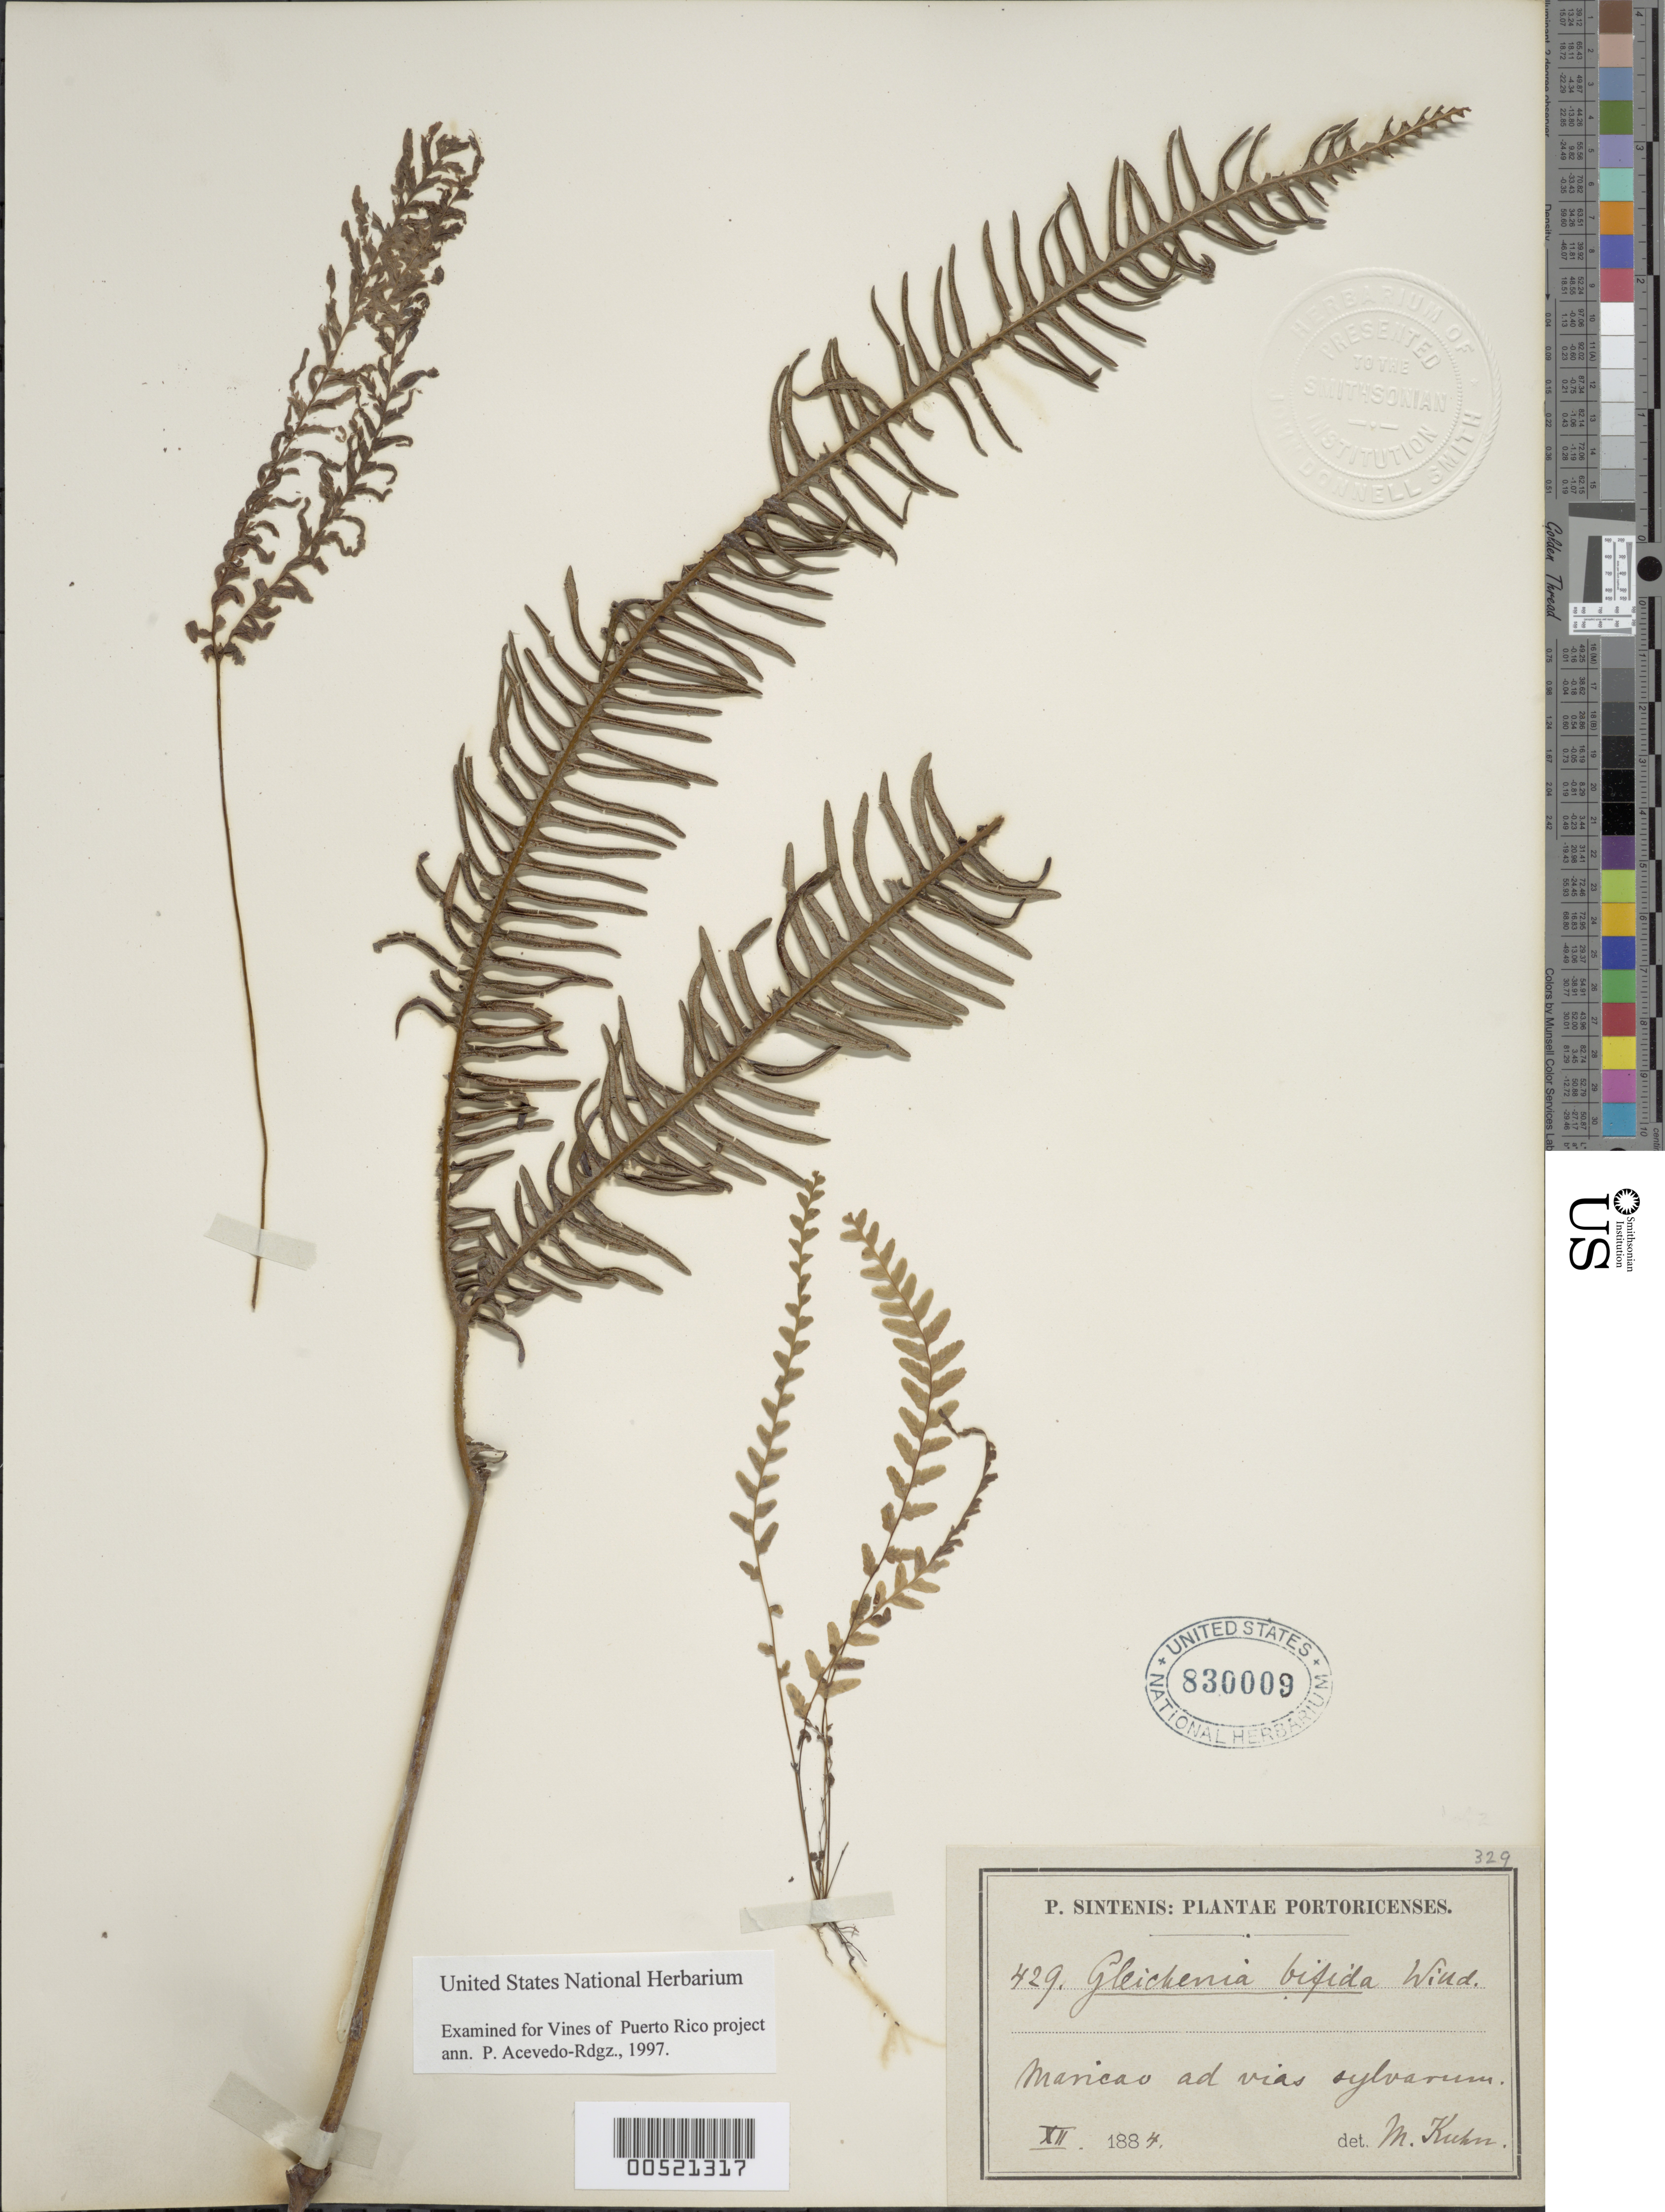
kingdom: Plantae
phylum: Tracheophyta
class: Polypodiopsida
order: Gleicheniales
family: Gleicheniaceae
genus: Sticherus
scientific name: Sticherus bifidus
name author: (Willd.) Ching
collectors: P. Sintenis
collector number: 429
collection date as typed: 01 Dec 1884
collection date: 1884-12-01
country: Puerto Rico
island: Greater Antilles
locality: Maricao, ad vias sylvarum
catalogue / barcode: US 830009